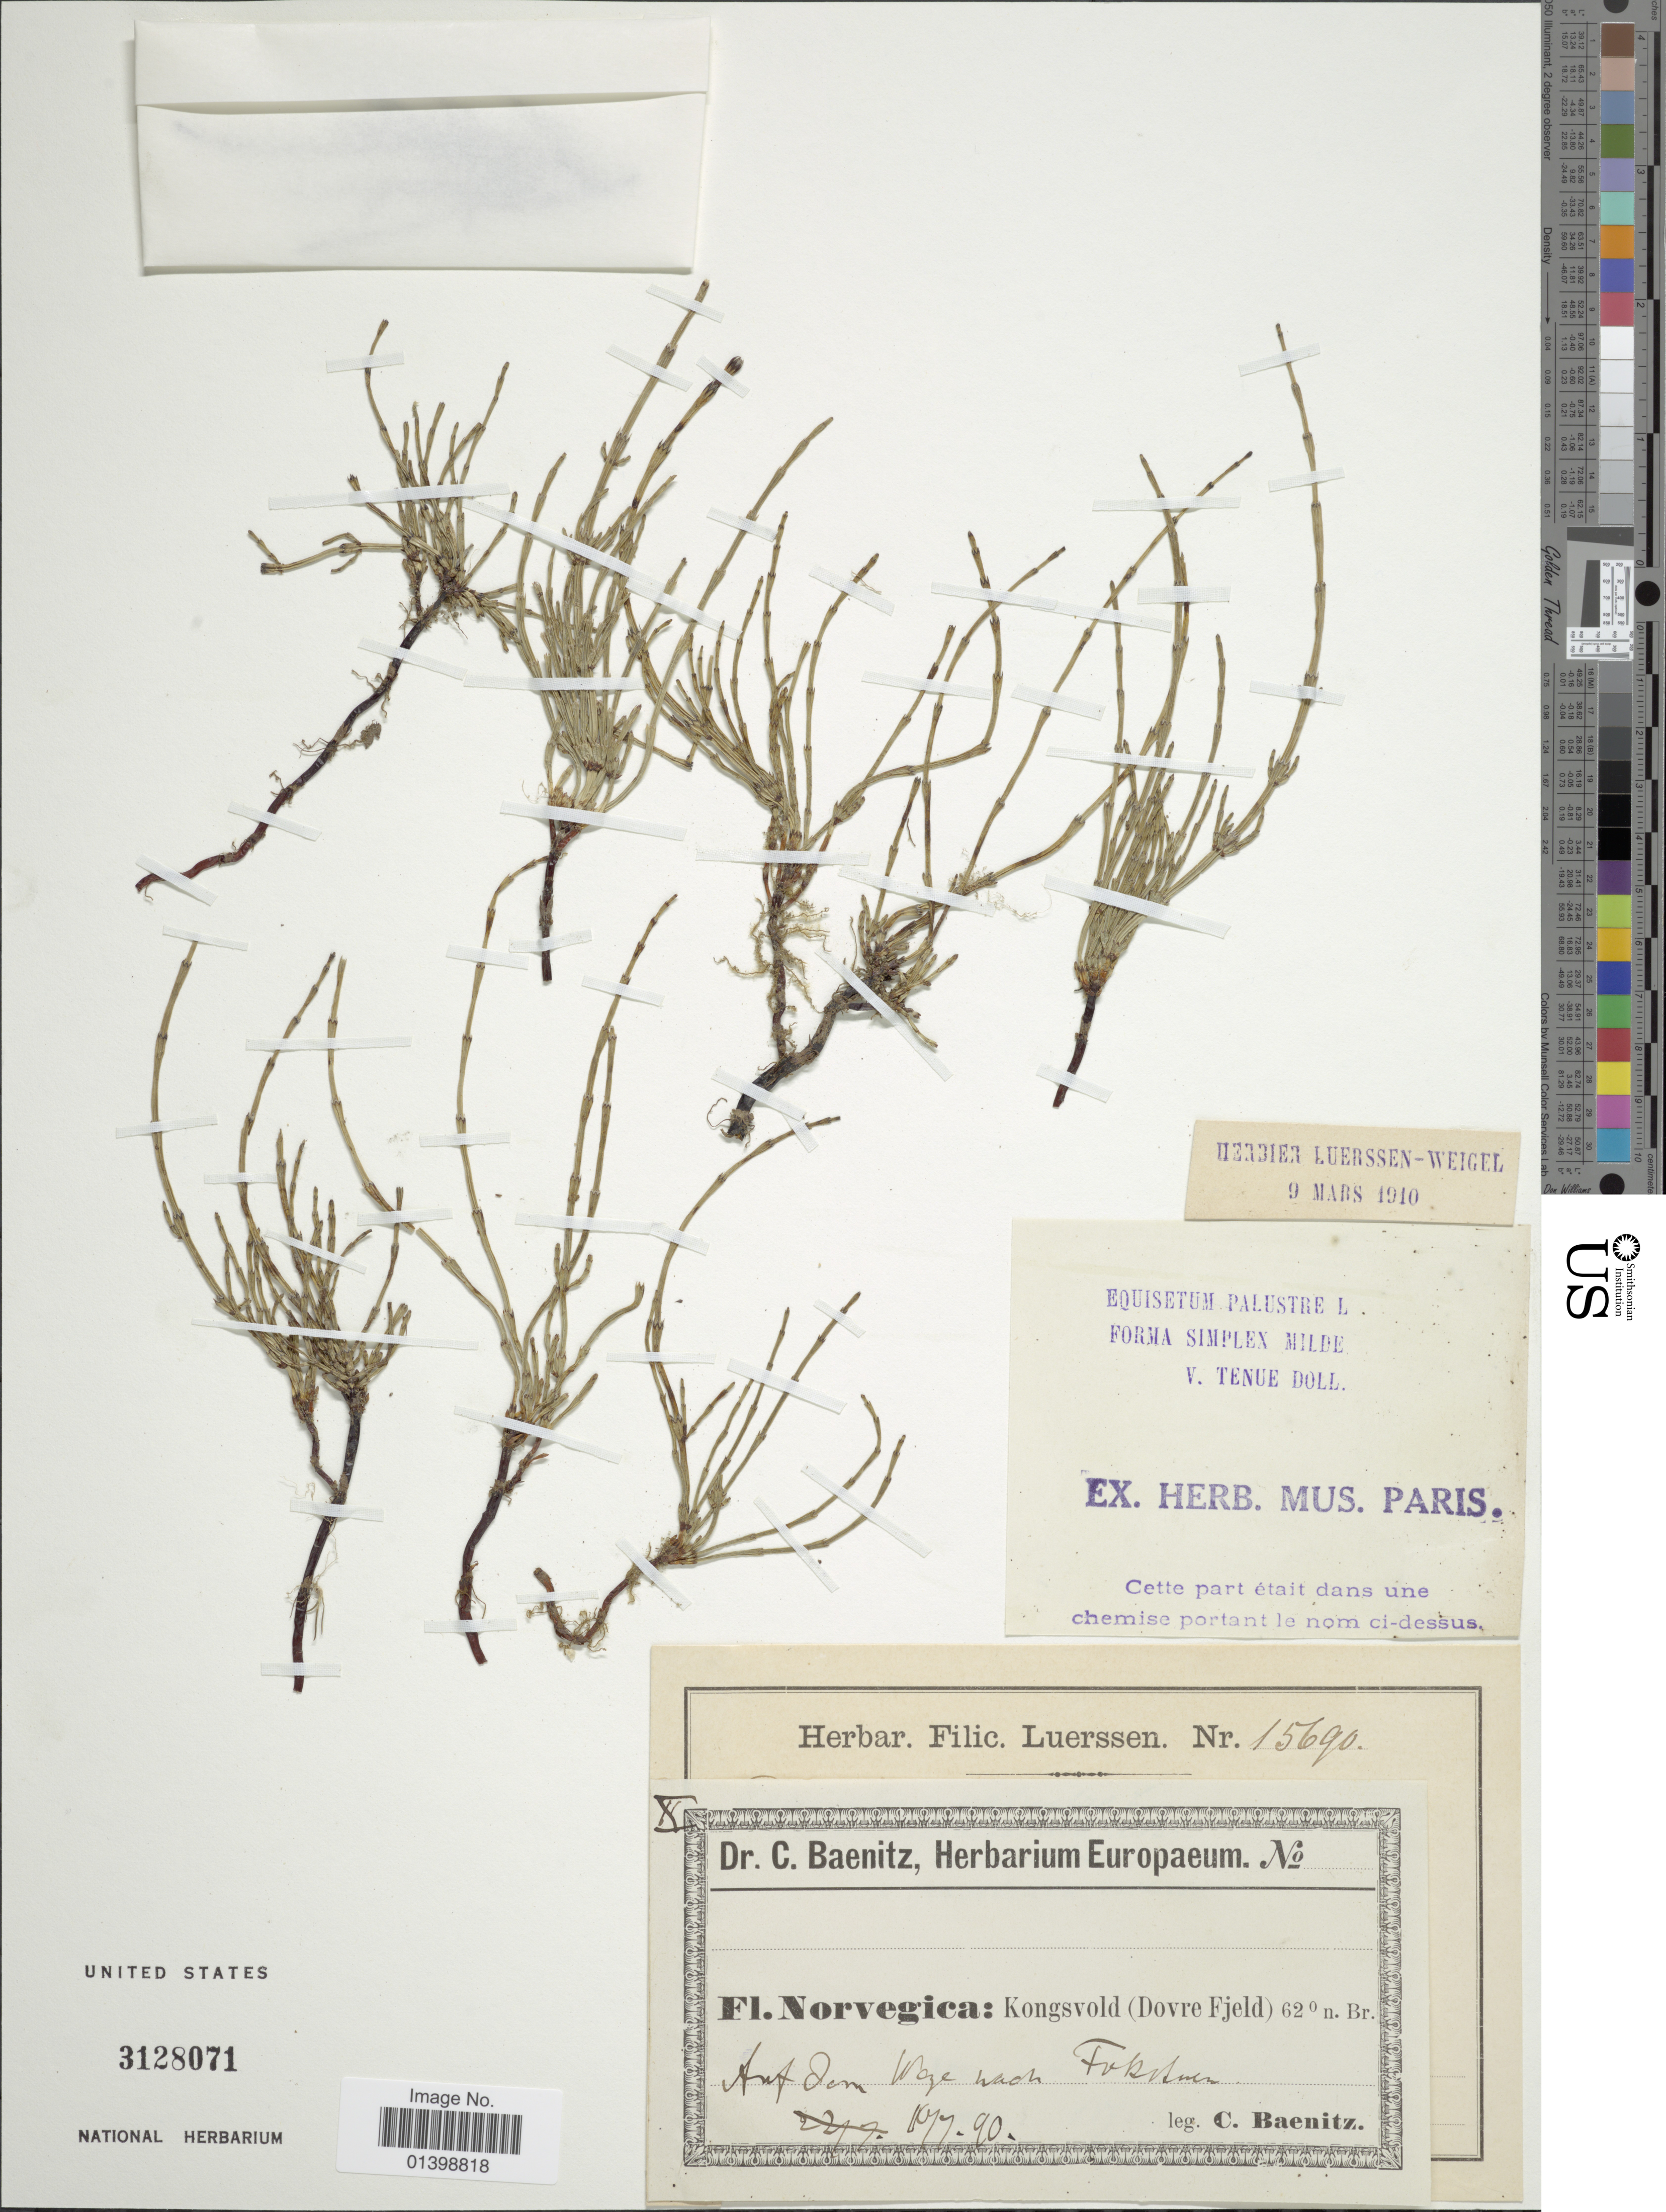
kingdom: Plantae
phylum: Tracheophyta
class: Polypodiopsida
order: Equisetales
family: Equisetaceae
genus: Equisetum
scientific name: Equisetum palustre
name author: L.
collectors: C. G. Baenitz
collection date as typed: Transcribed d/m/y: 10/7/90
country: Norway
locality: Kongsvold (Dovre Fjeld), Auf dem Wege nach Fok [illegible text]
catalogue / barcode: US 3128071